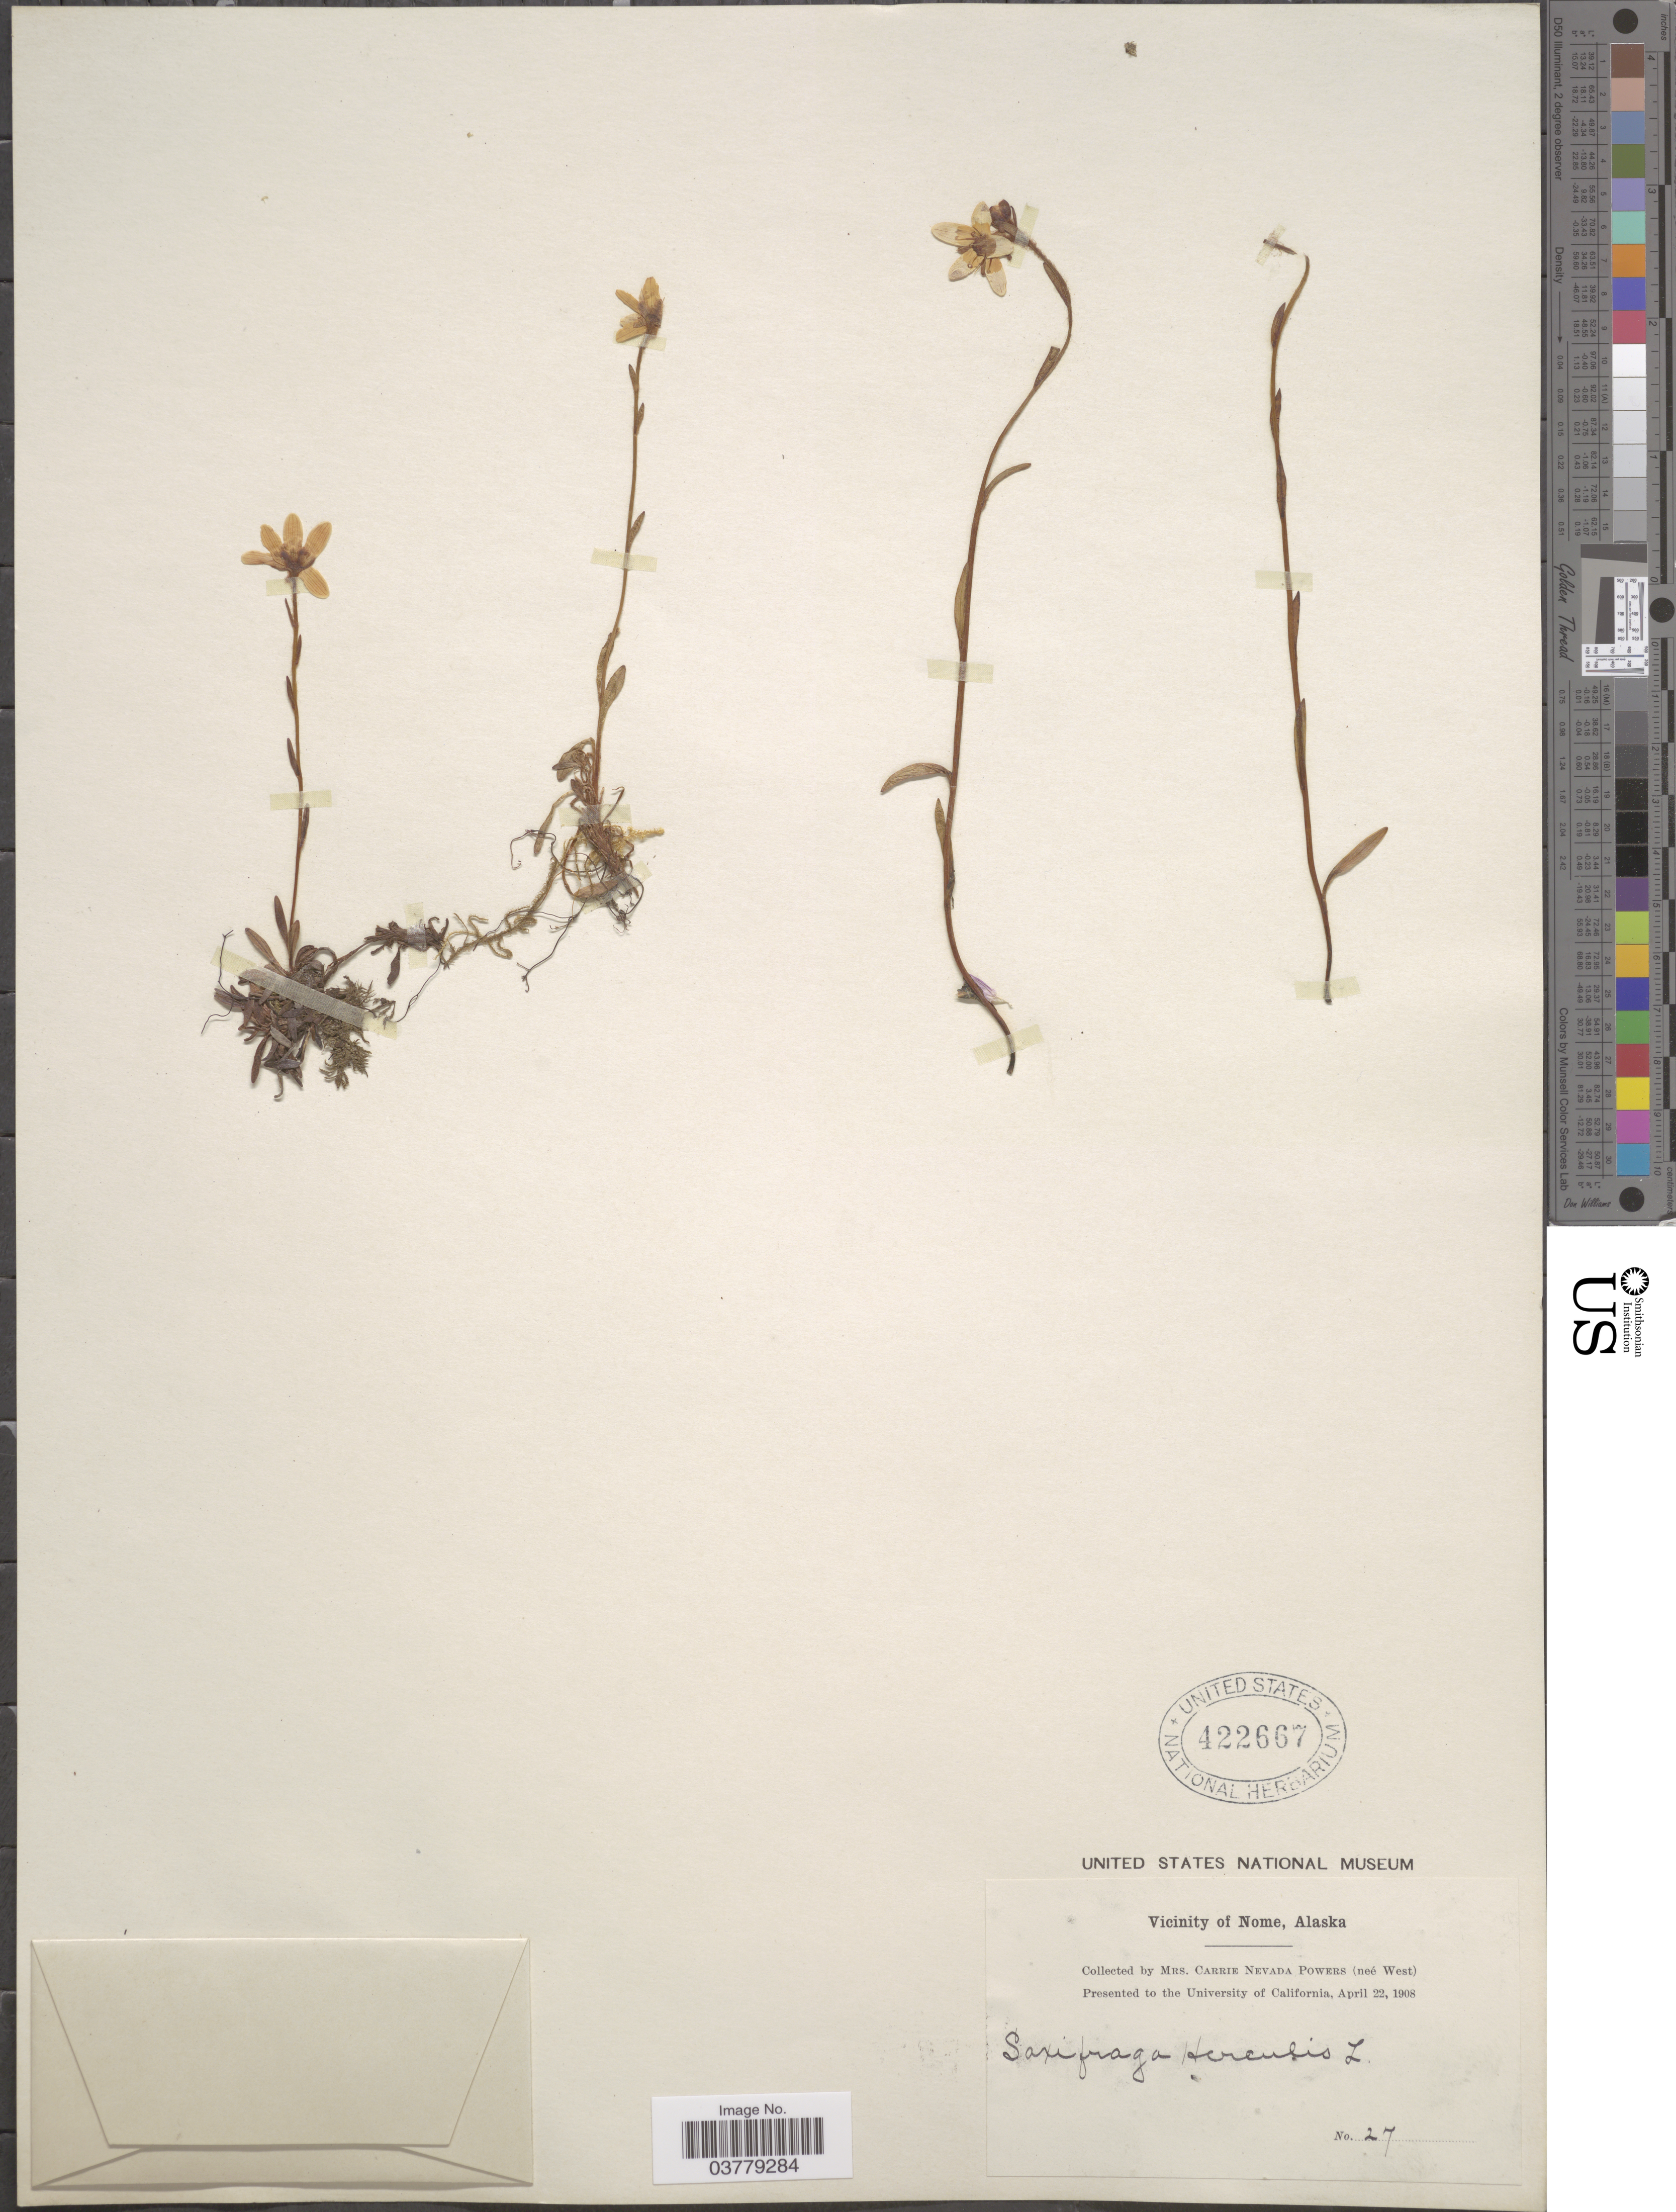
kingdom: Plantae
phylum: Tracheophyta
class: Magnoliopsida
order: Saxifragales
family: Saxifragaceae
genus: Saxifraga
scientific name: Saxifraga hirculus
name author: L.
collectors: C. Powers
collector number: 27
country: United States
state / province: Alaska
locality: Vicinity of Nome.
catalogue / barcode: US 422667